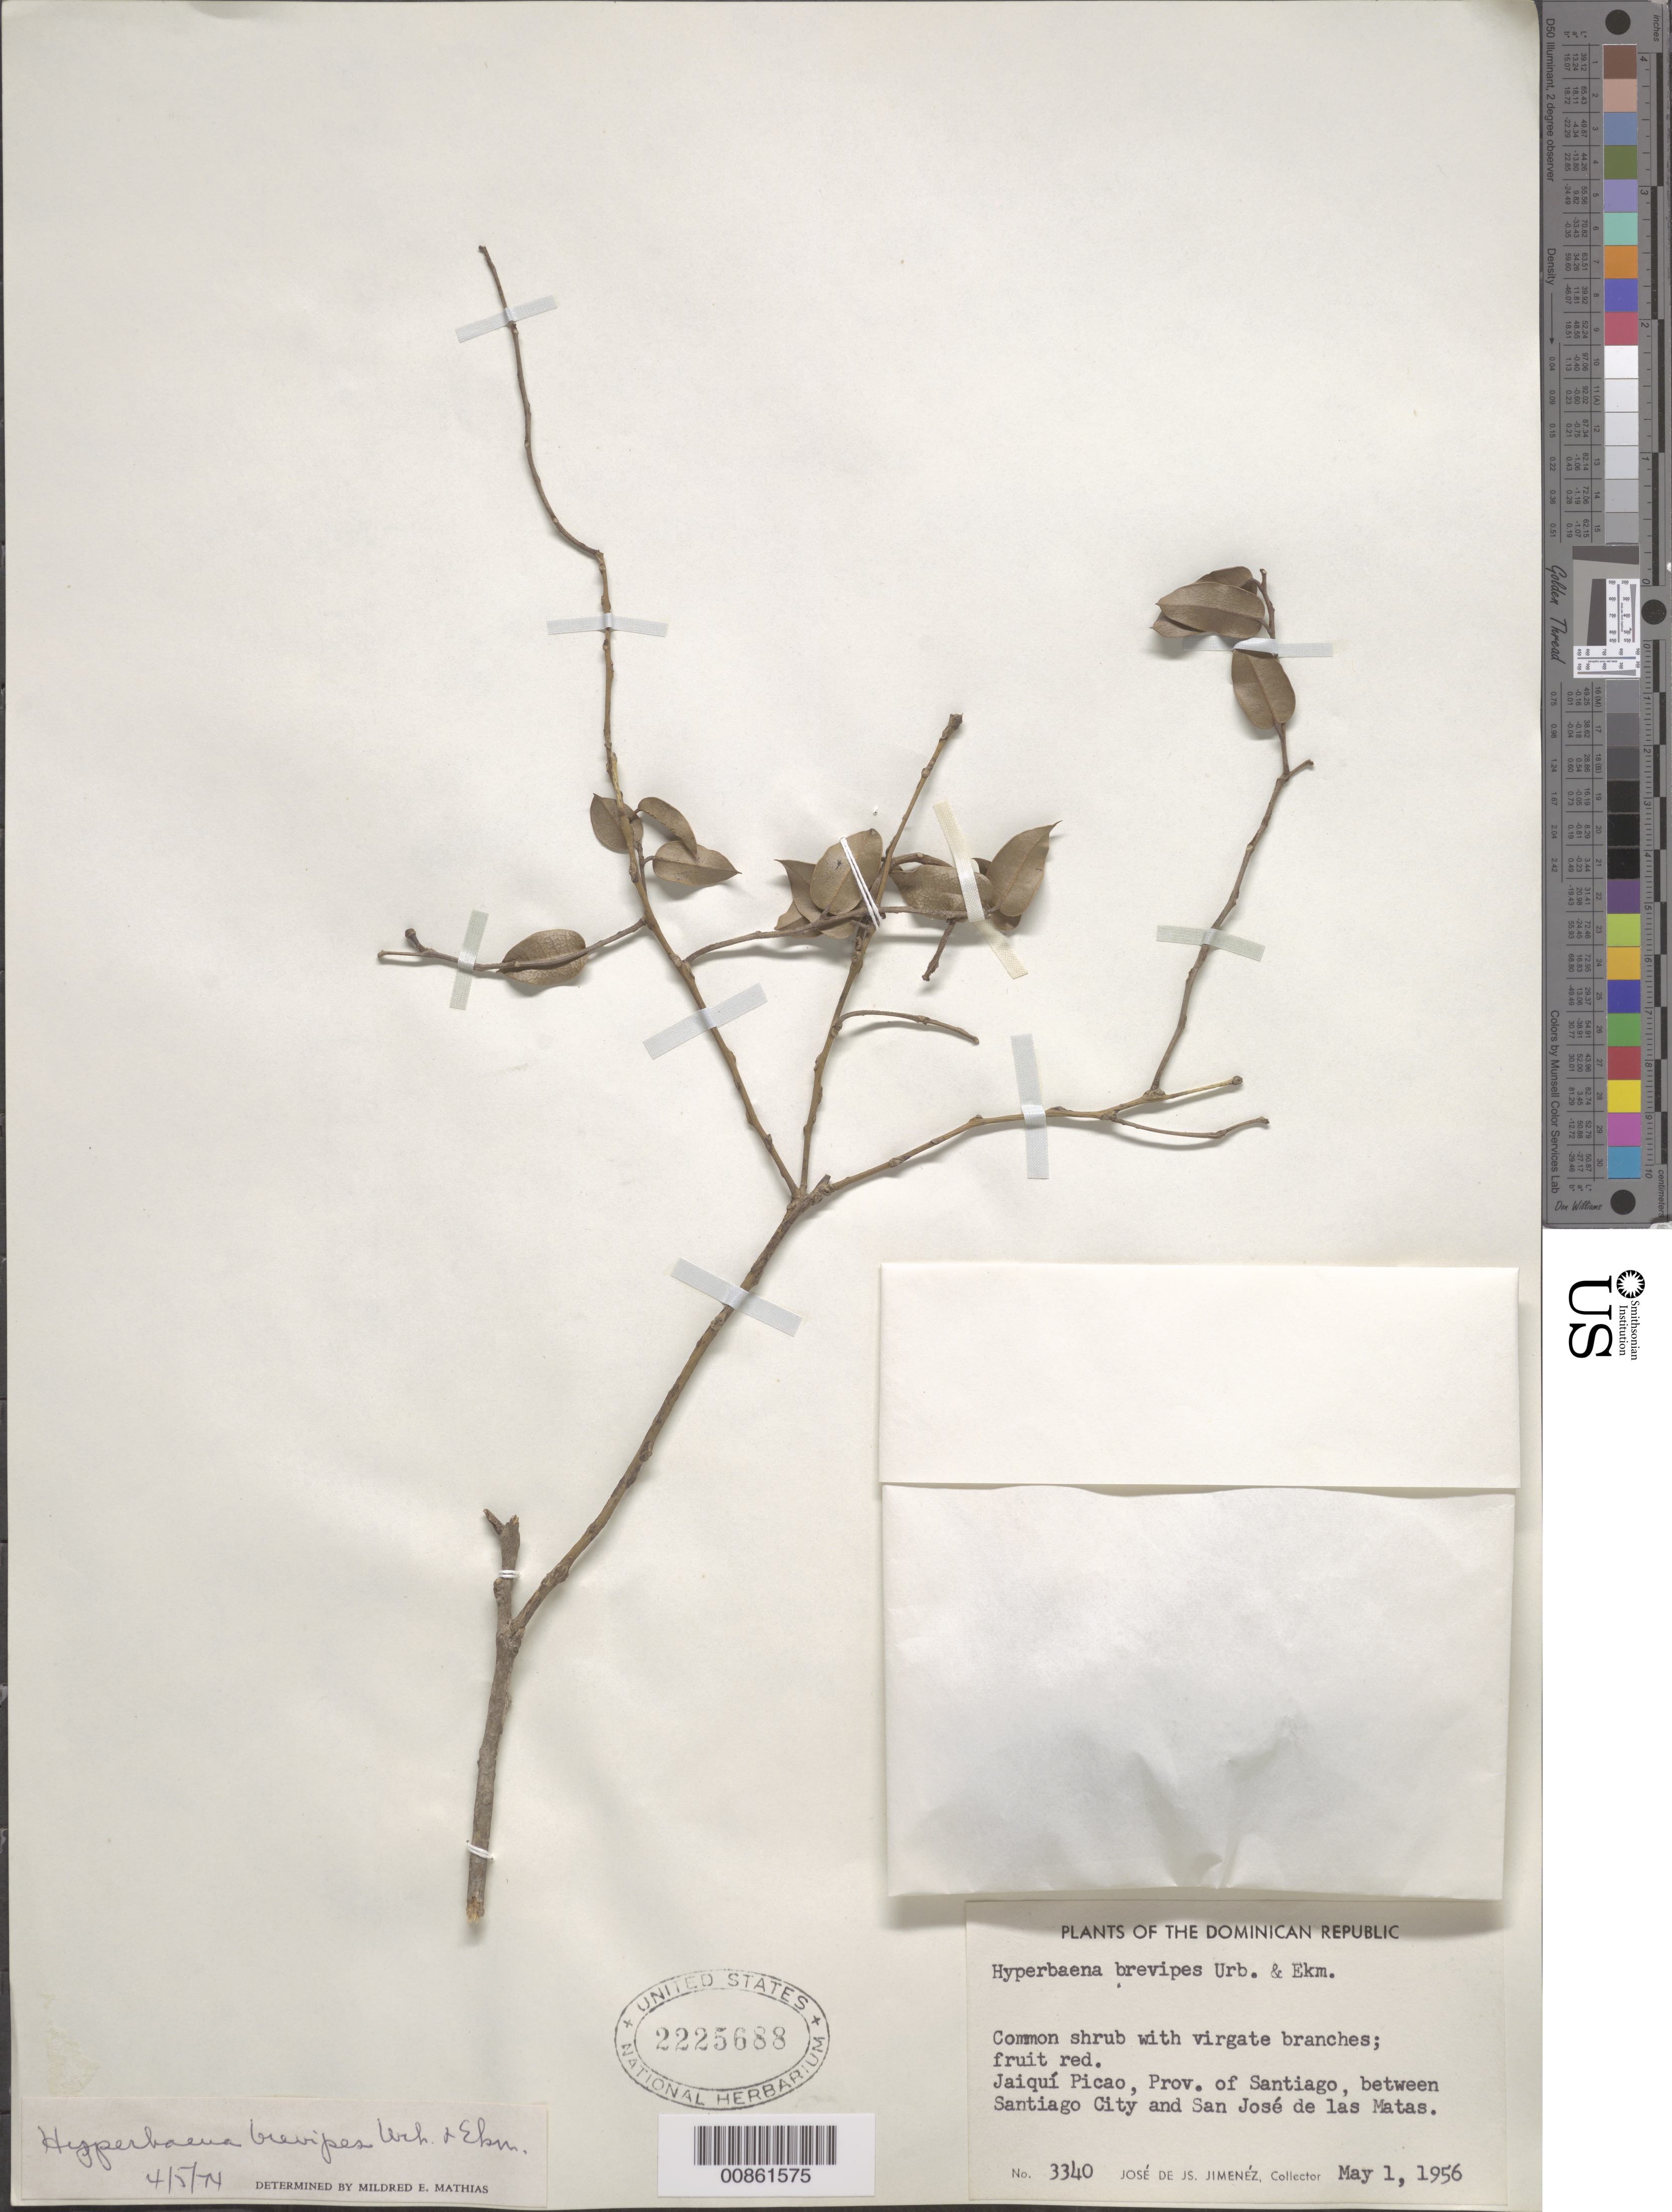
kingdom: Plantae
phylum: Tracheophyta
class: Magnoliopsida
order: Ranunculales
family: Menispermaceae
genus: Hyperbaena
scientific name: Hyperbaena brevipes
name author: Urb. & Ekman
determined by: Mathias, M. E.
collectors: J. J. Jiménez Almonte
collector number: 3340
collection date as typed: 01 May 1956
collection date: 1956-05-01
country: Dominican Republic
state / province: Santiago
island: Hispaniola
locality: Jaiquí Picado, between Santiago City and San José de las Matas.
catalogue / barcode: US 2225688